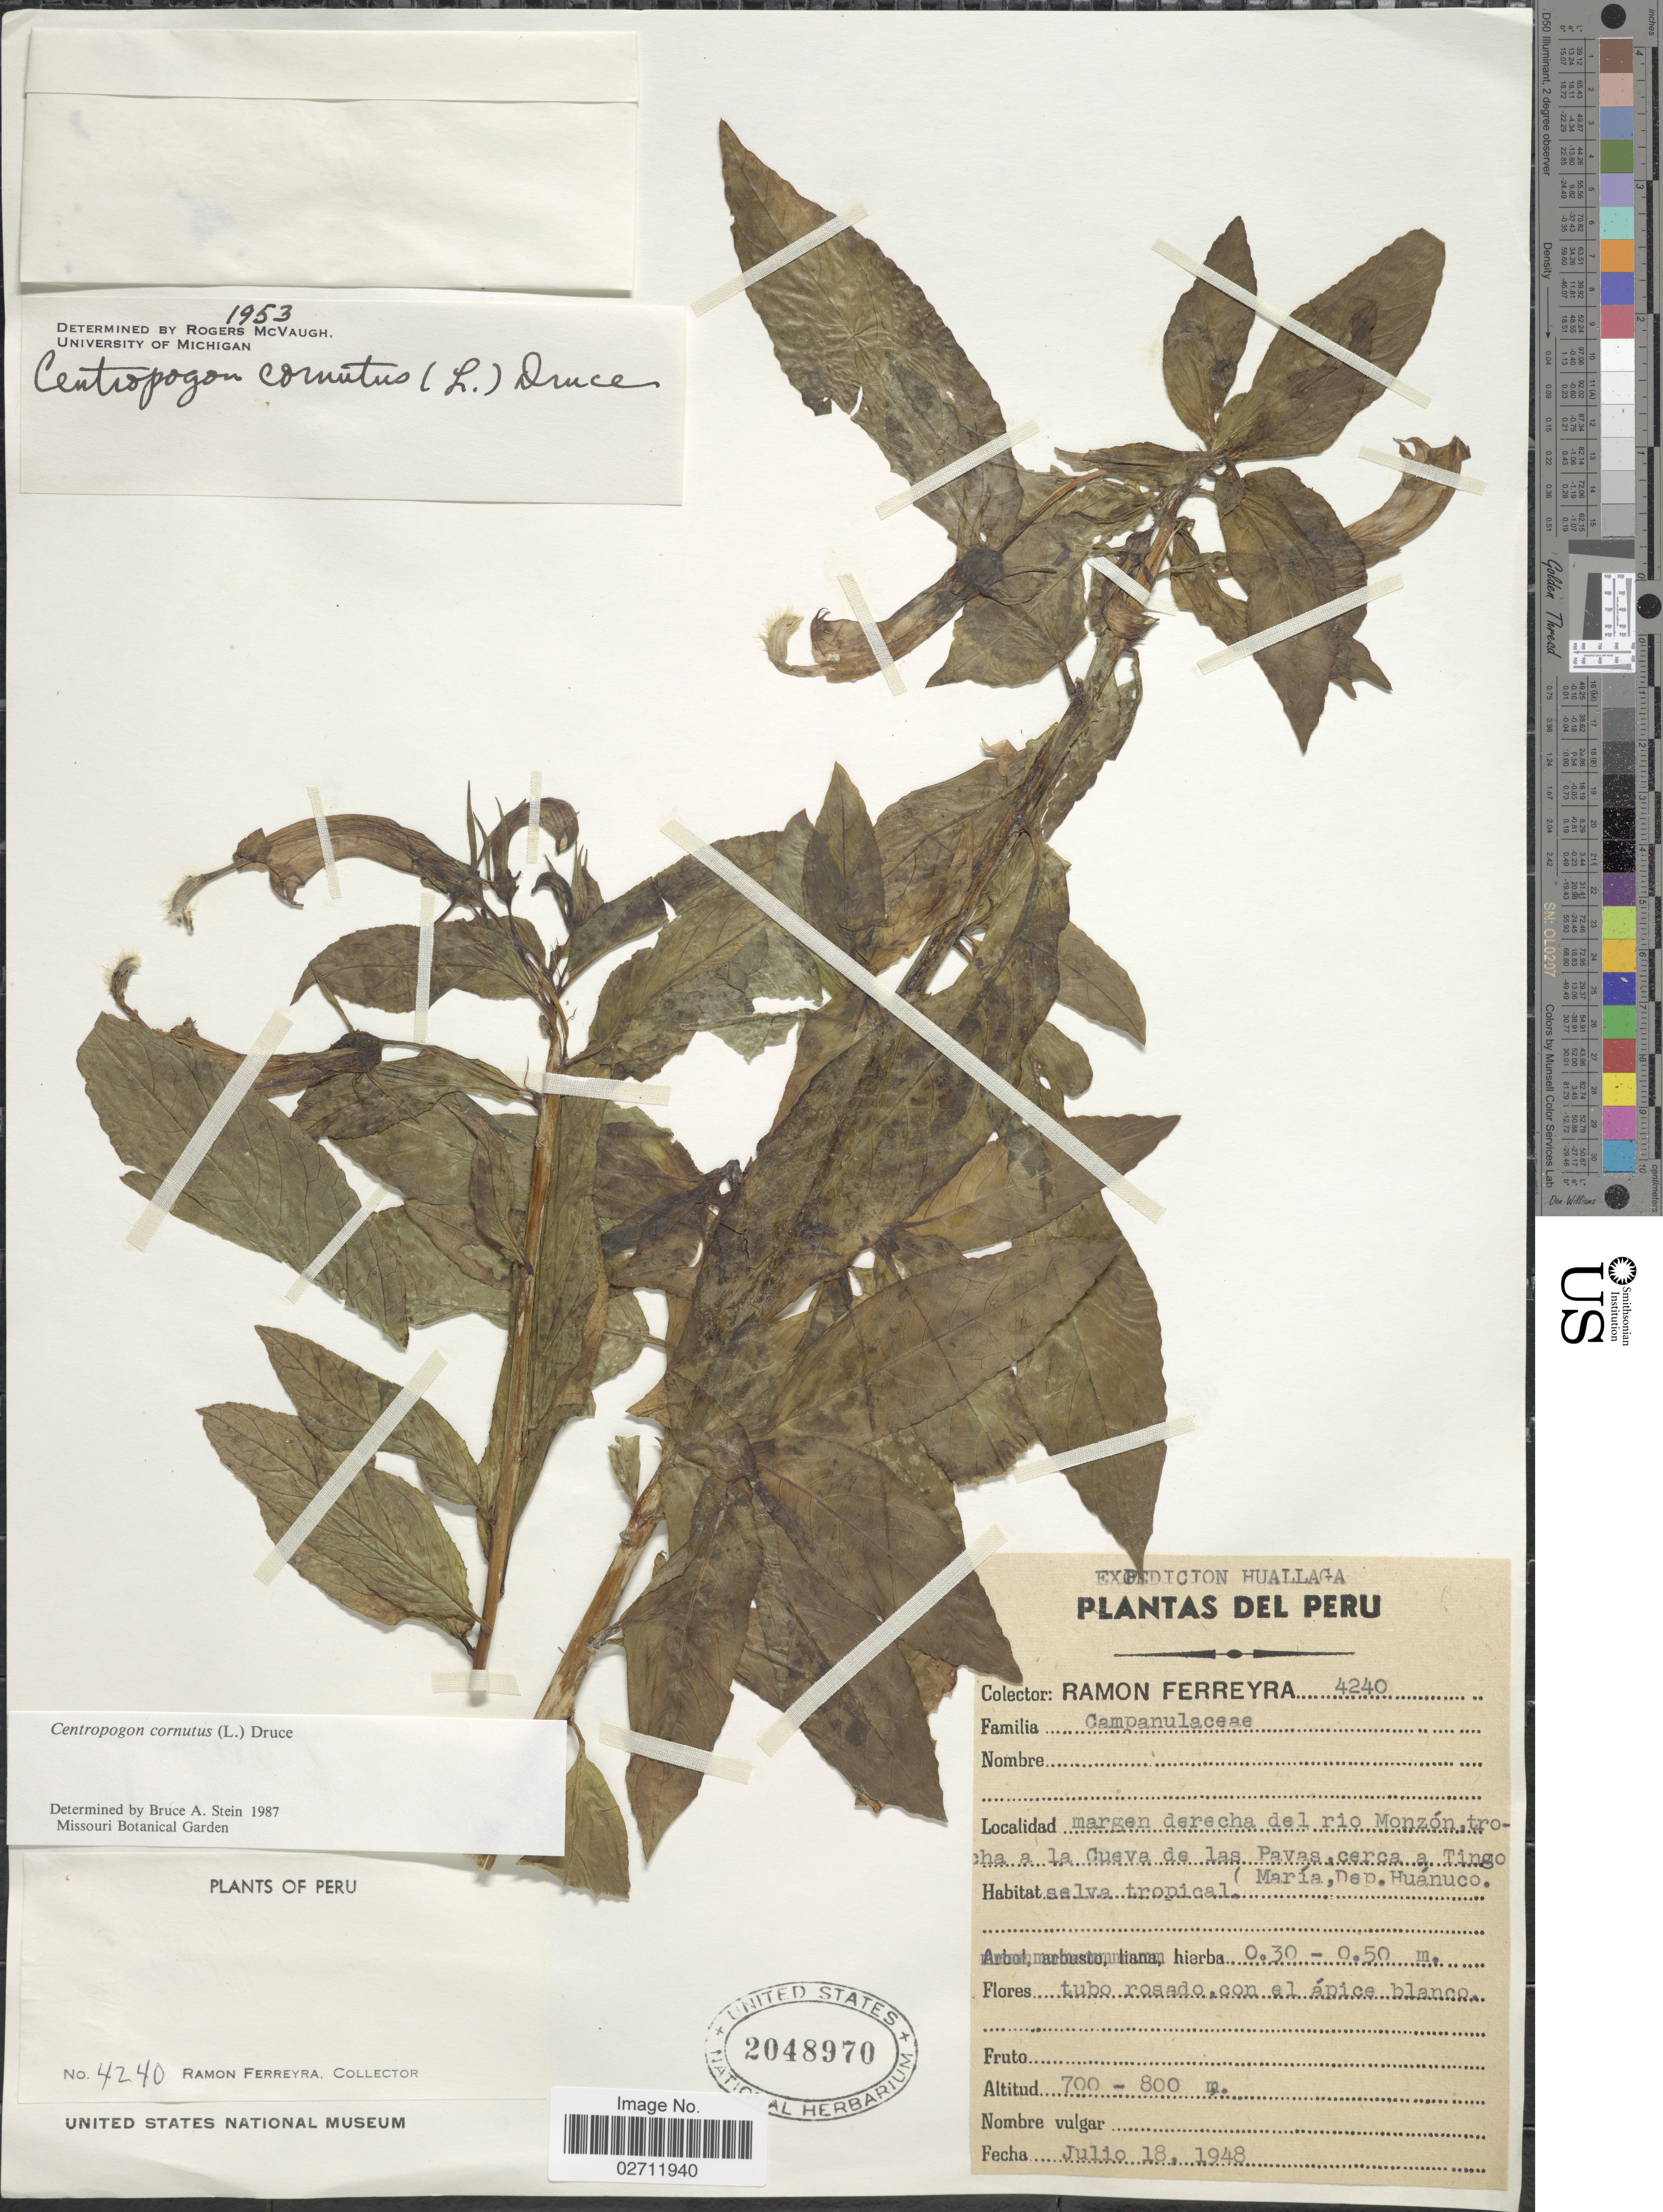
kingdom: Plantae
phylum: Tracheophyta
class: Magnoliopsida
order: Asterales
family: Campanulaceae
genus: Centropogon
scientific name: Centropogon cornutus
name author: (L.) Druce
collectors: R. A. Ferreyra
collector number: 4240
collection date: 1948-07-18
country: Peru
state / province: Huánuco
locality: Huallaga, margen derecha del río Monzón, trocha a la Cueva de las Pavas, cerca a Tingo María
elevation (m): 700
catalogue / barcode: US 2048970